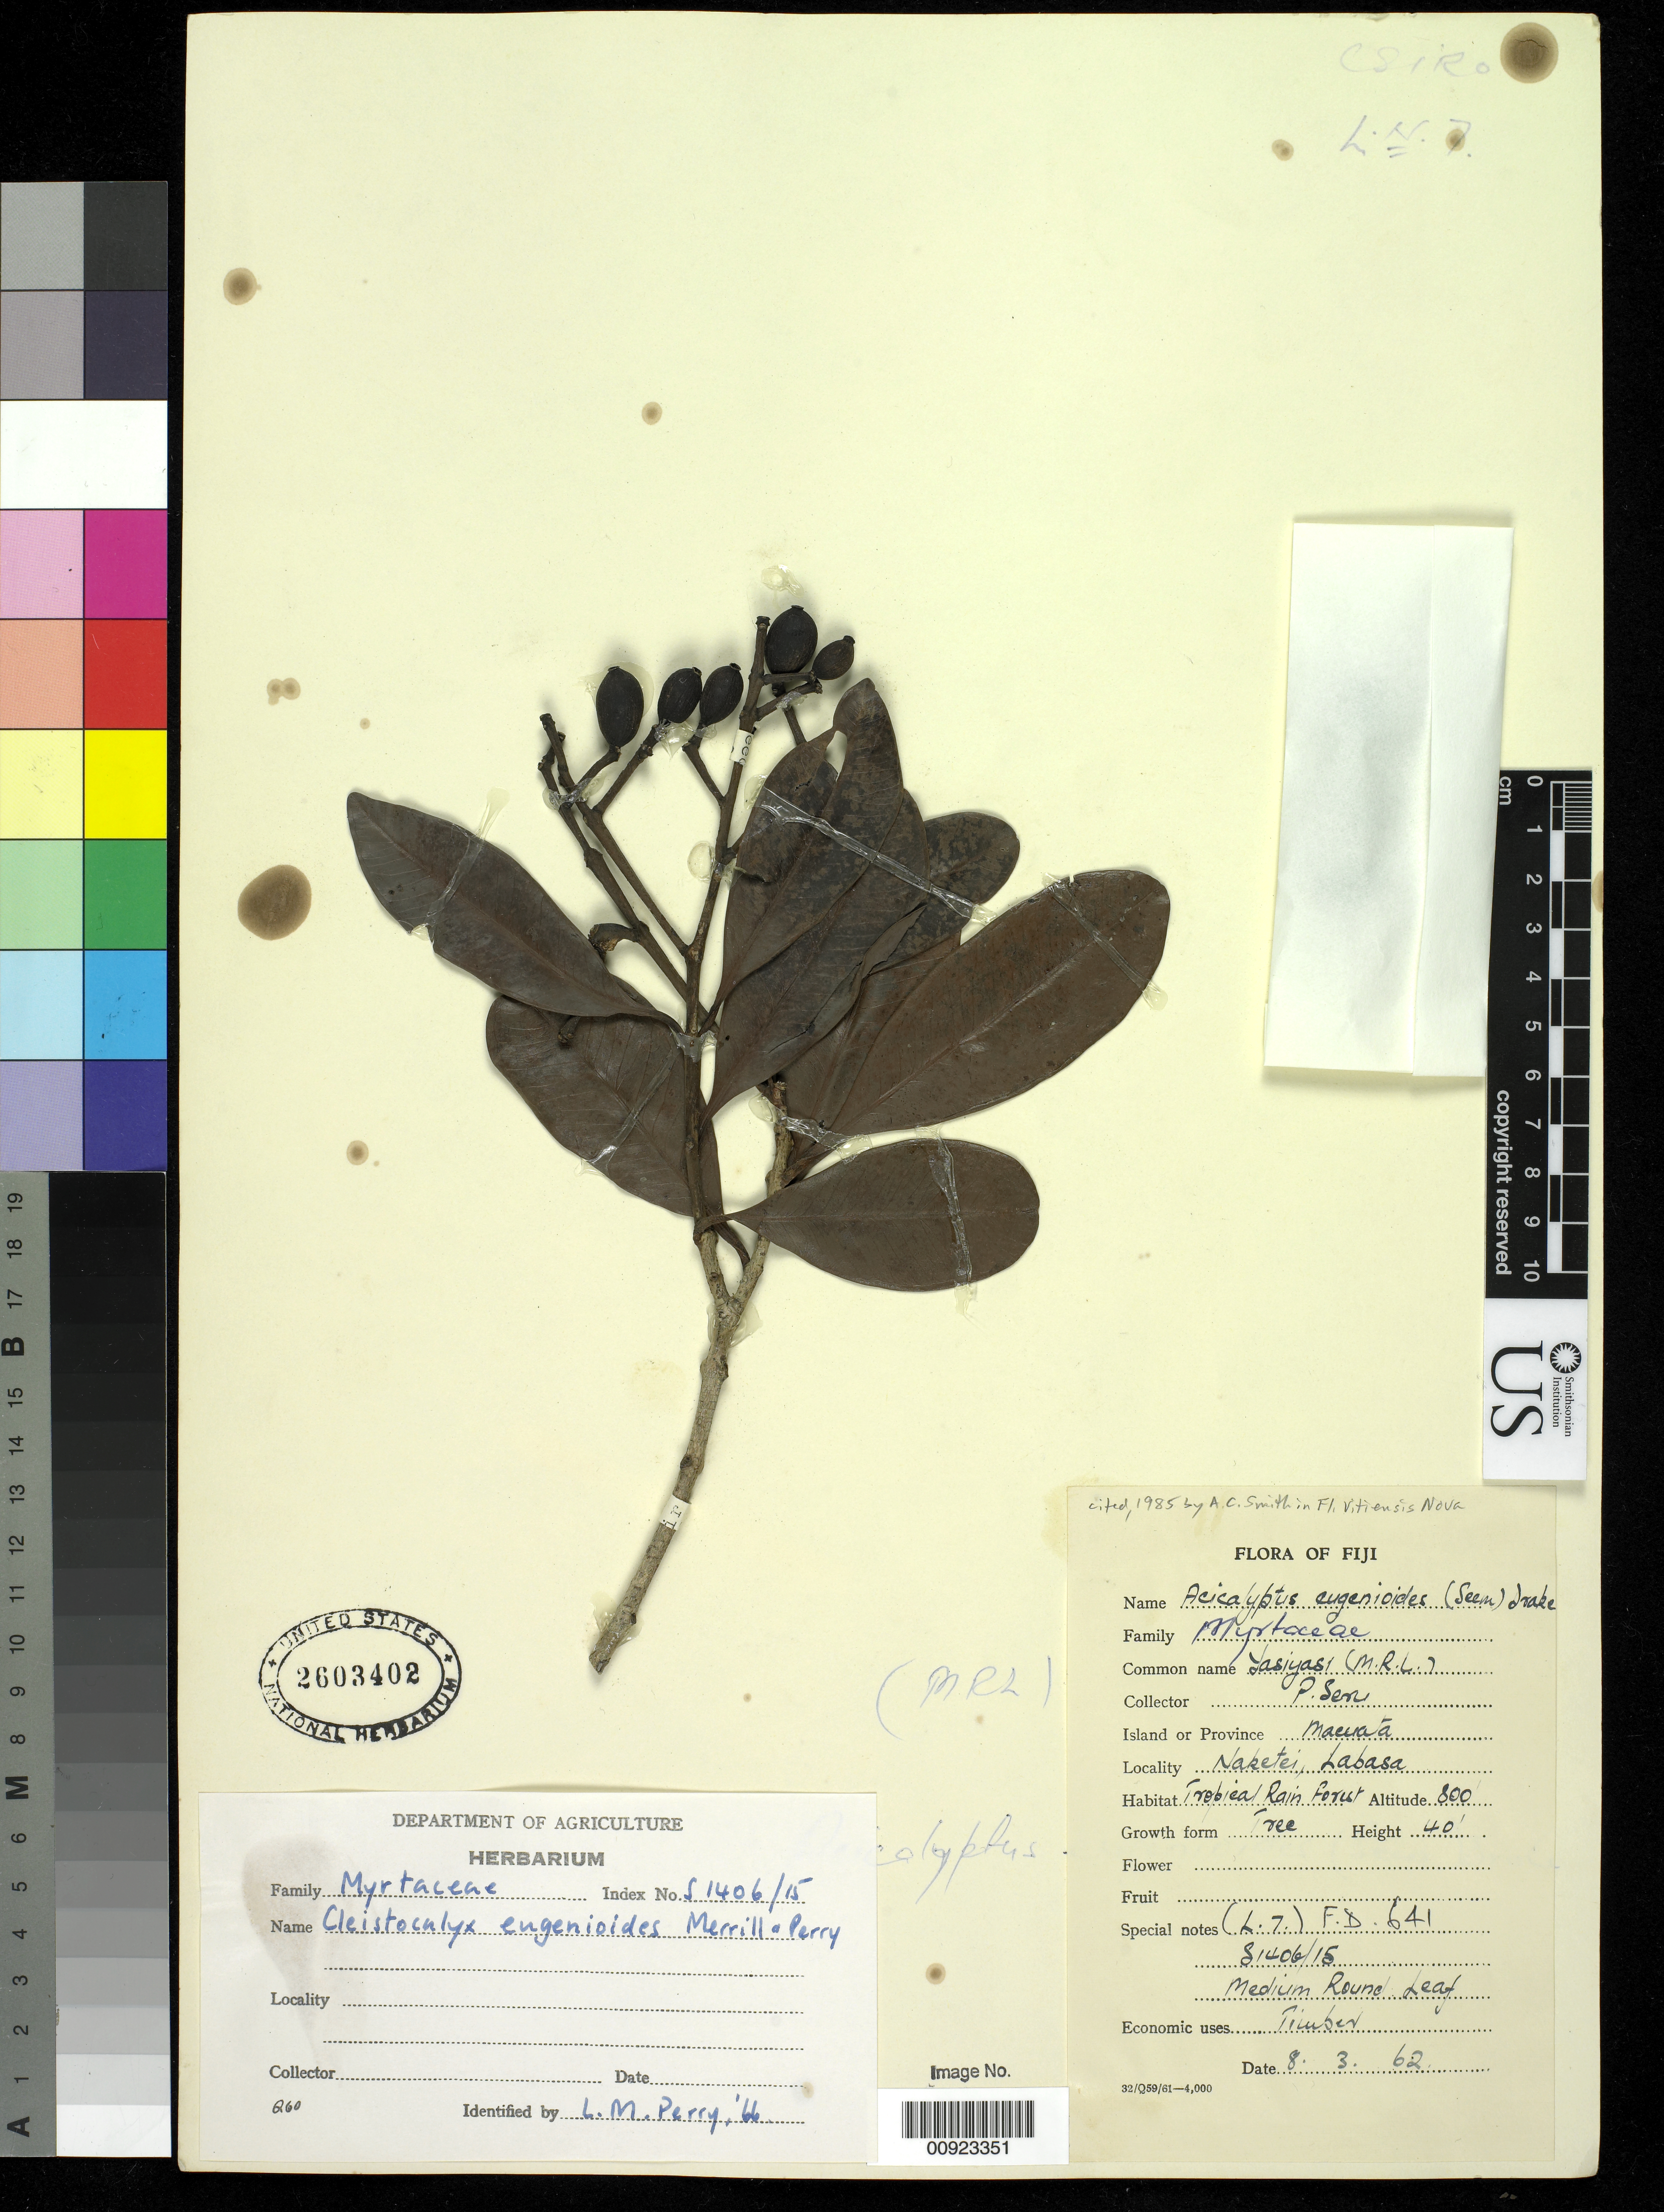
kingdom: Plantae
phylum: Tracheophyta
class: Magnoliopsida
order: Myrtales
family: Myrtaceae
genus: Syzygium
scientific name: Syzygium eugenioides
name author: (F. Muell.) Craven & Biffin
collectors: P. Sen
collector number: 641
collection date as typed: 08 Mar 1962 or 03 Aug 1962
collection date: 1962-03-08 or 1962-08-03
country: Fiji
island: Macuata-i-Wai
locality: Naketei, Labasa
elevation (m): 244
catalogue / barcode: US 2603402